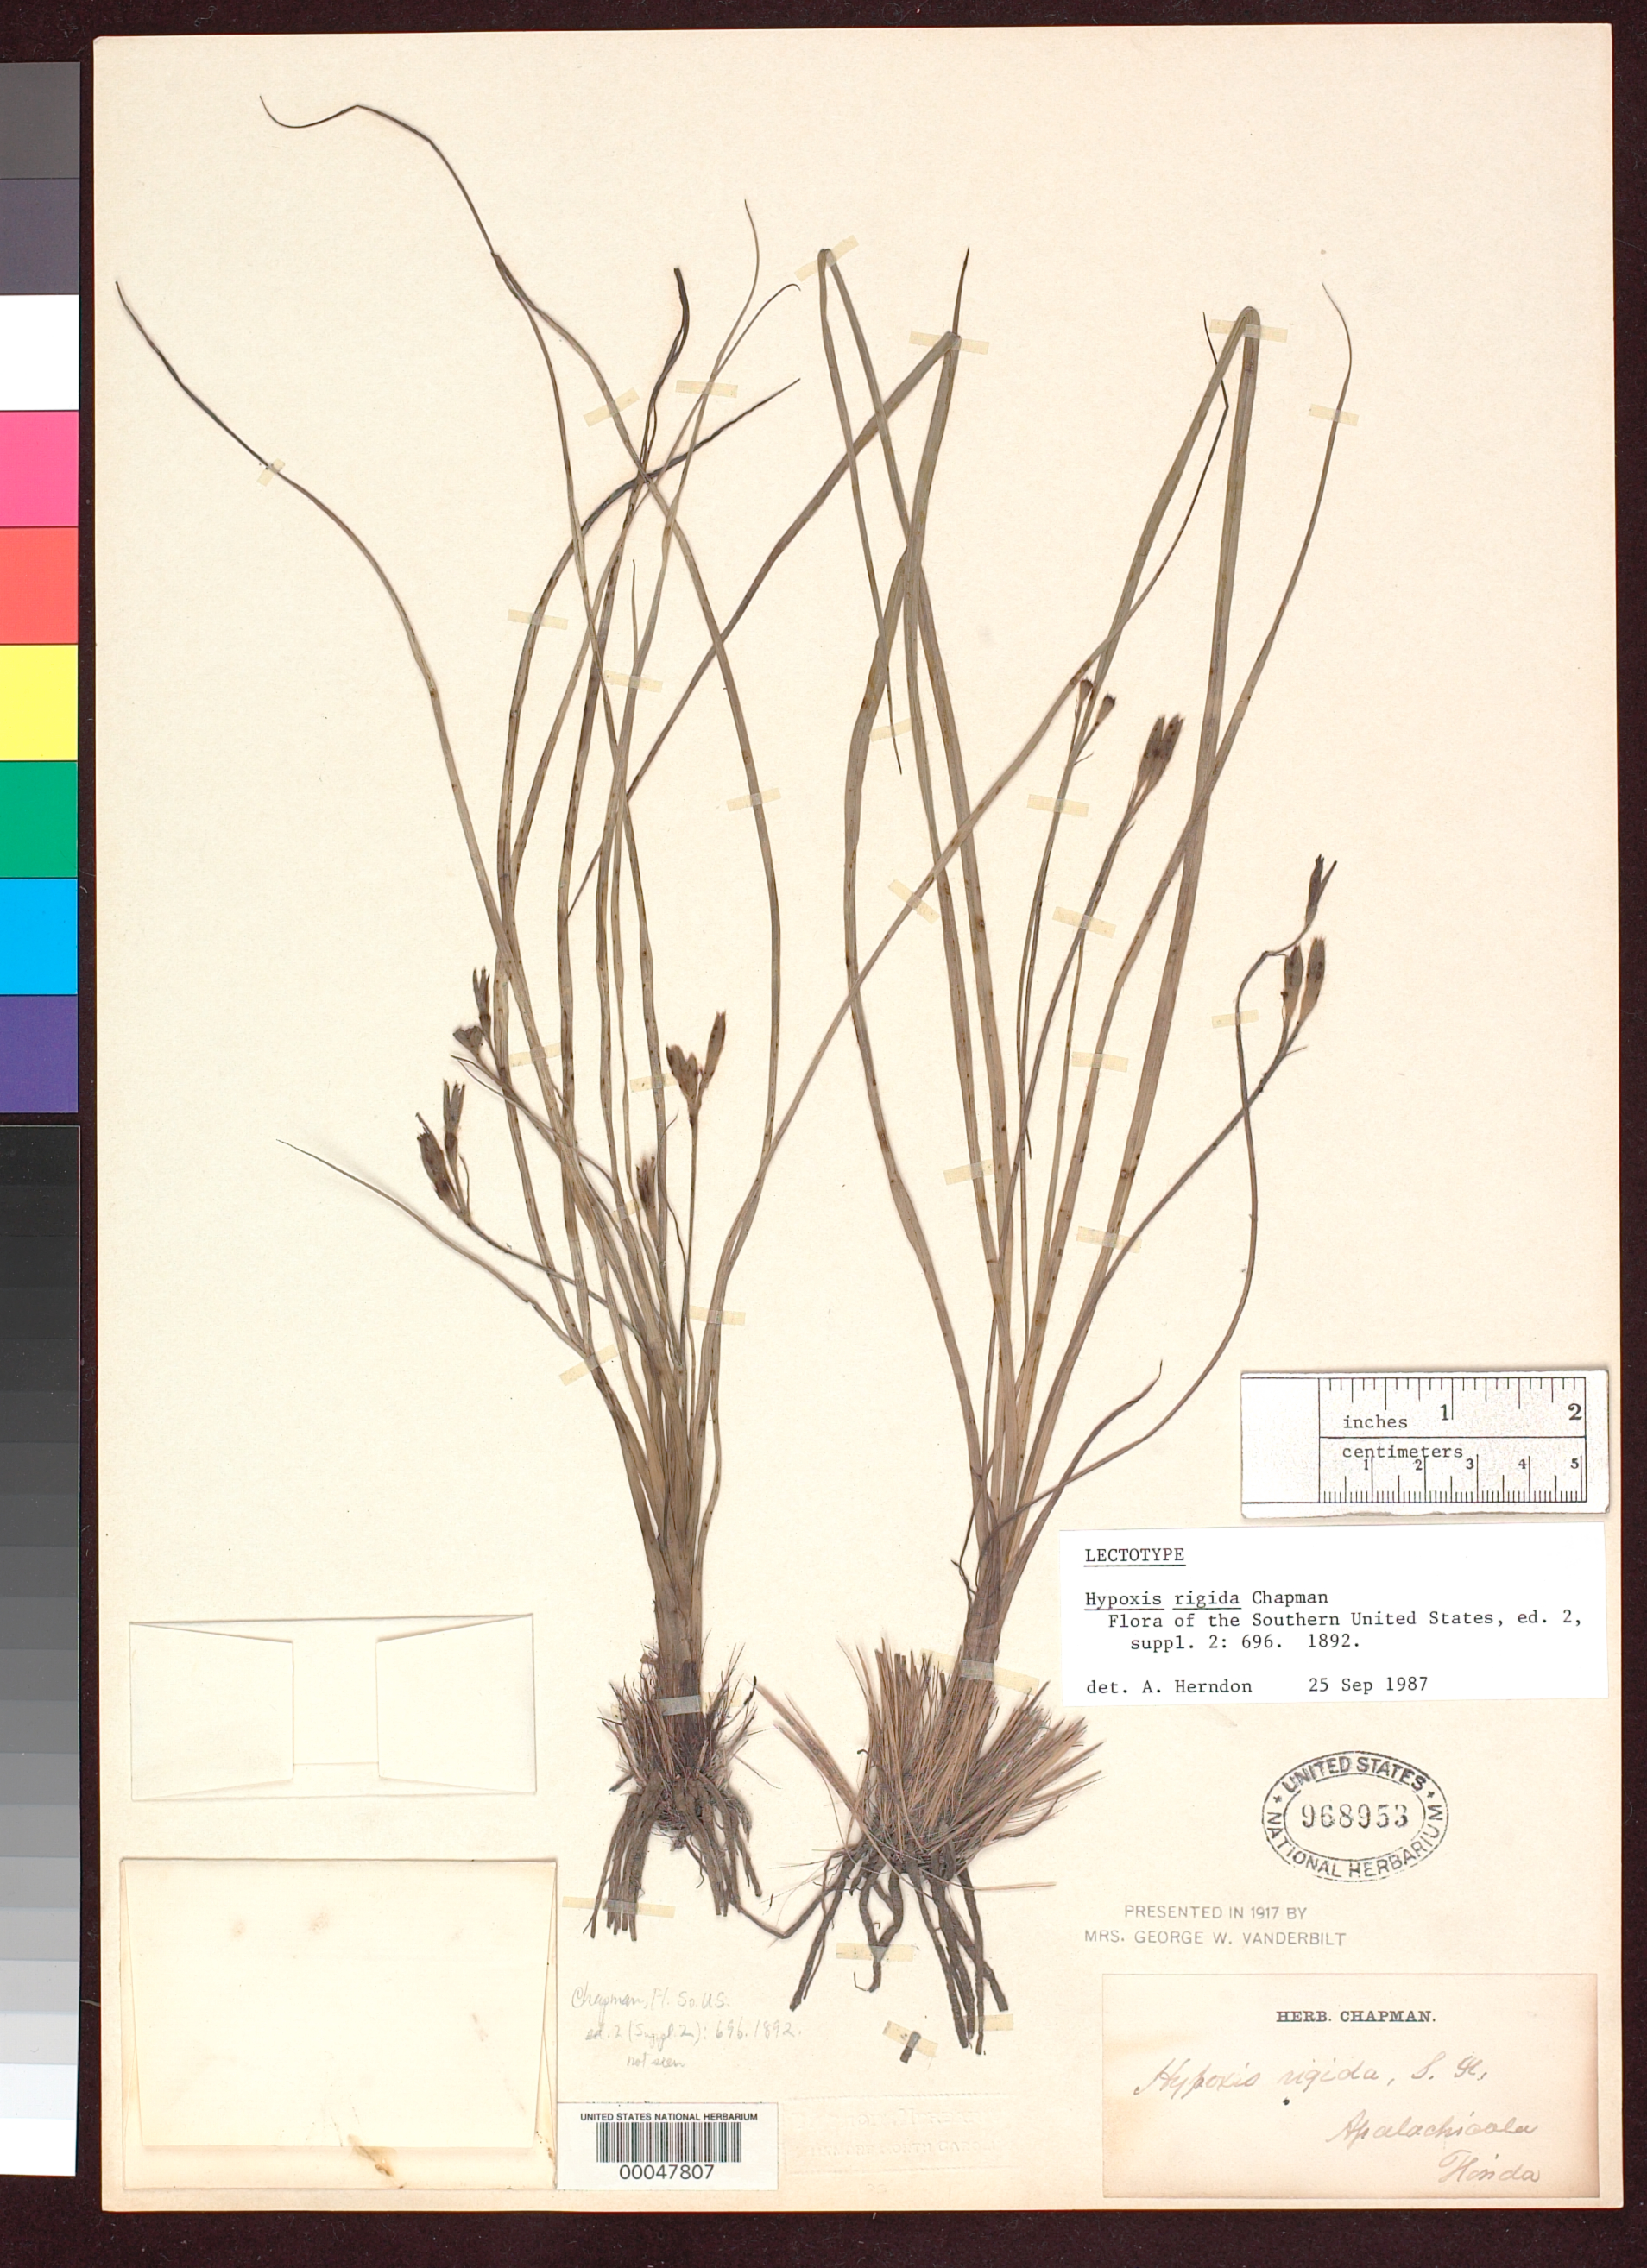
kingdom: Plantae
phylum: Tracheophyta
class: Liliopsida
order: Asparagales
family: Hypoxidaceae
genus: Hypoxis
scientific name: Hypoxis rigida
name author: Chapm.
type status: Lectotype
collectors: A. W. Chapman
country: United States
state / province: Florida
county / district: Franklin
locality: Apalachicola.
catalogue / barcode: US 968953